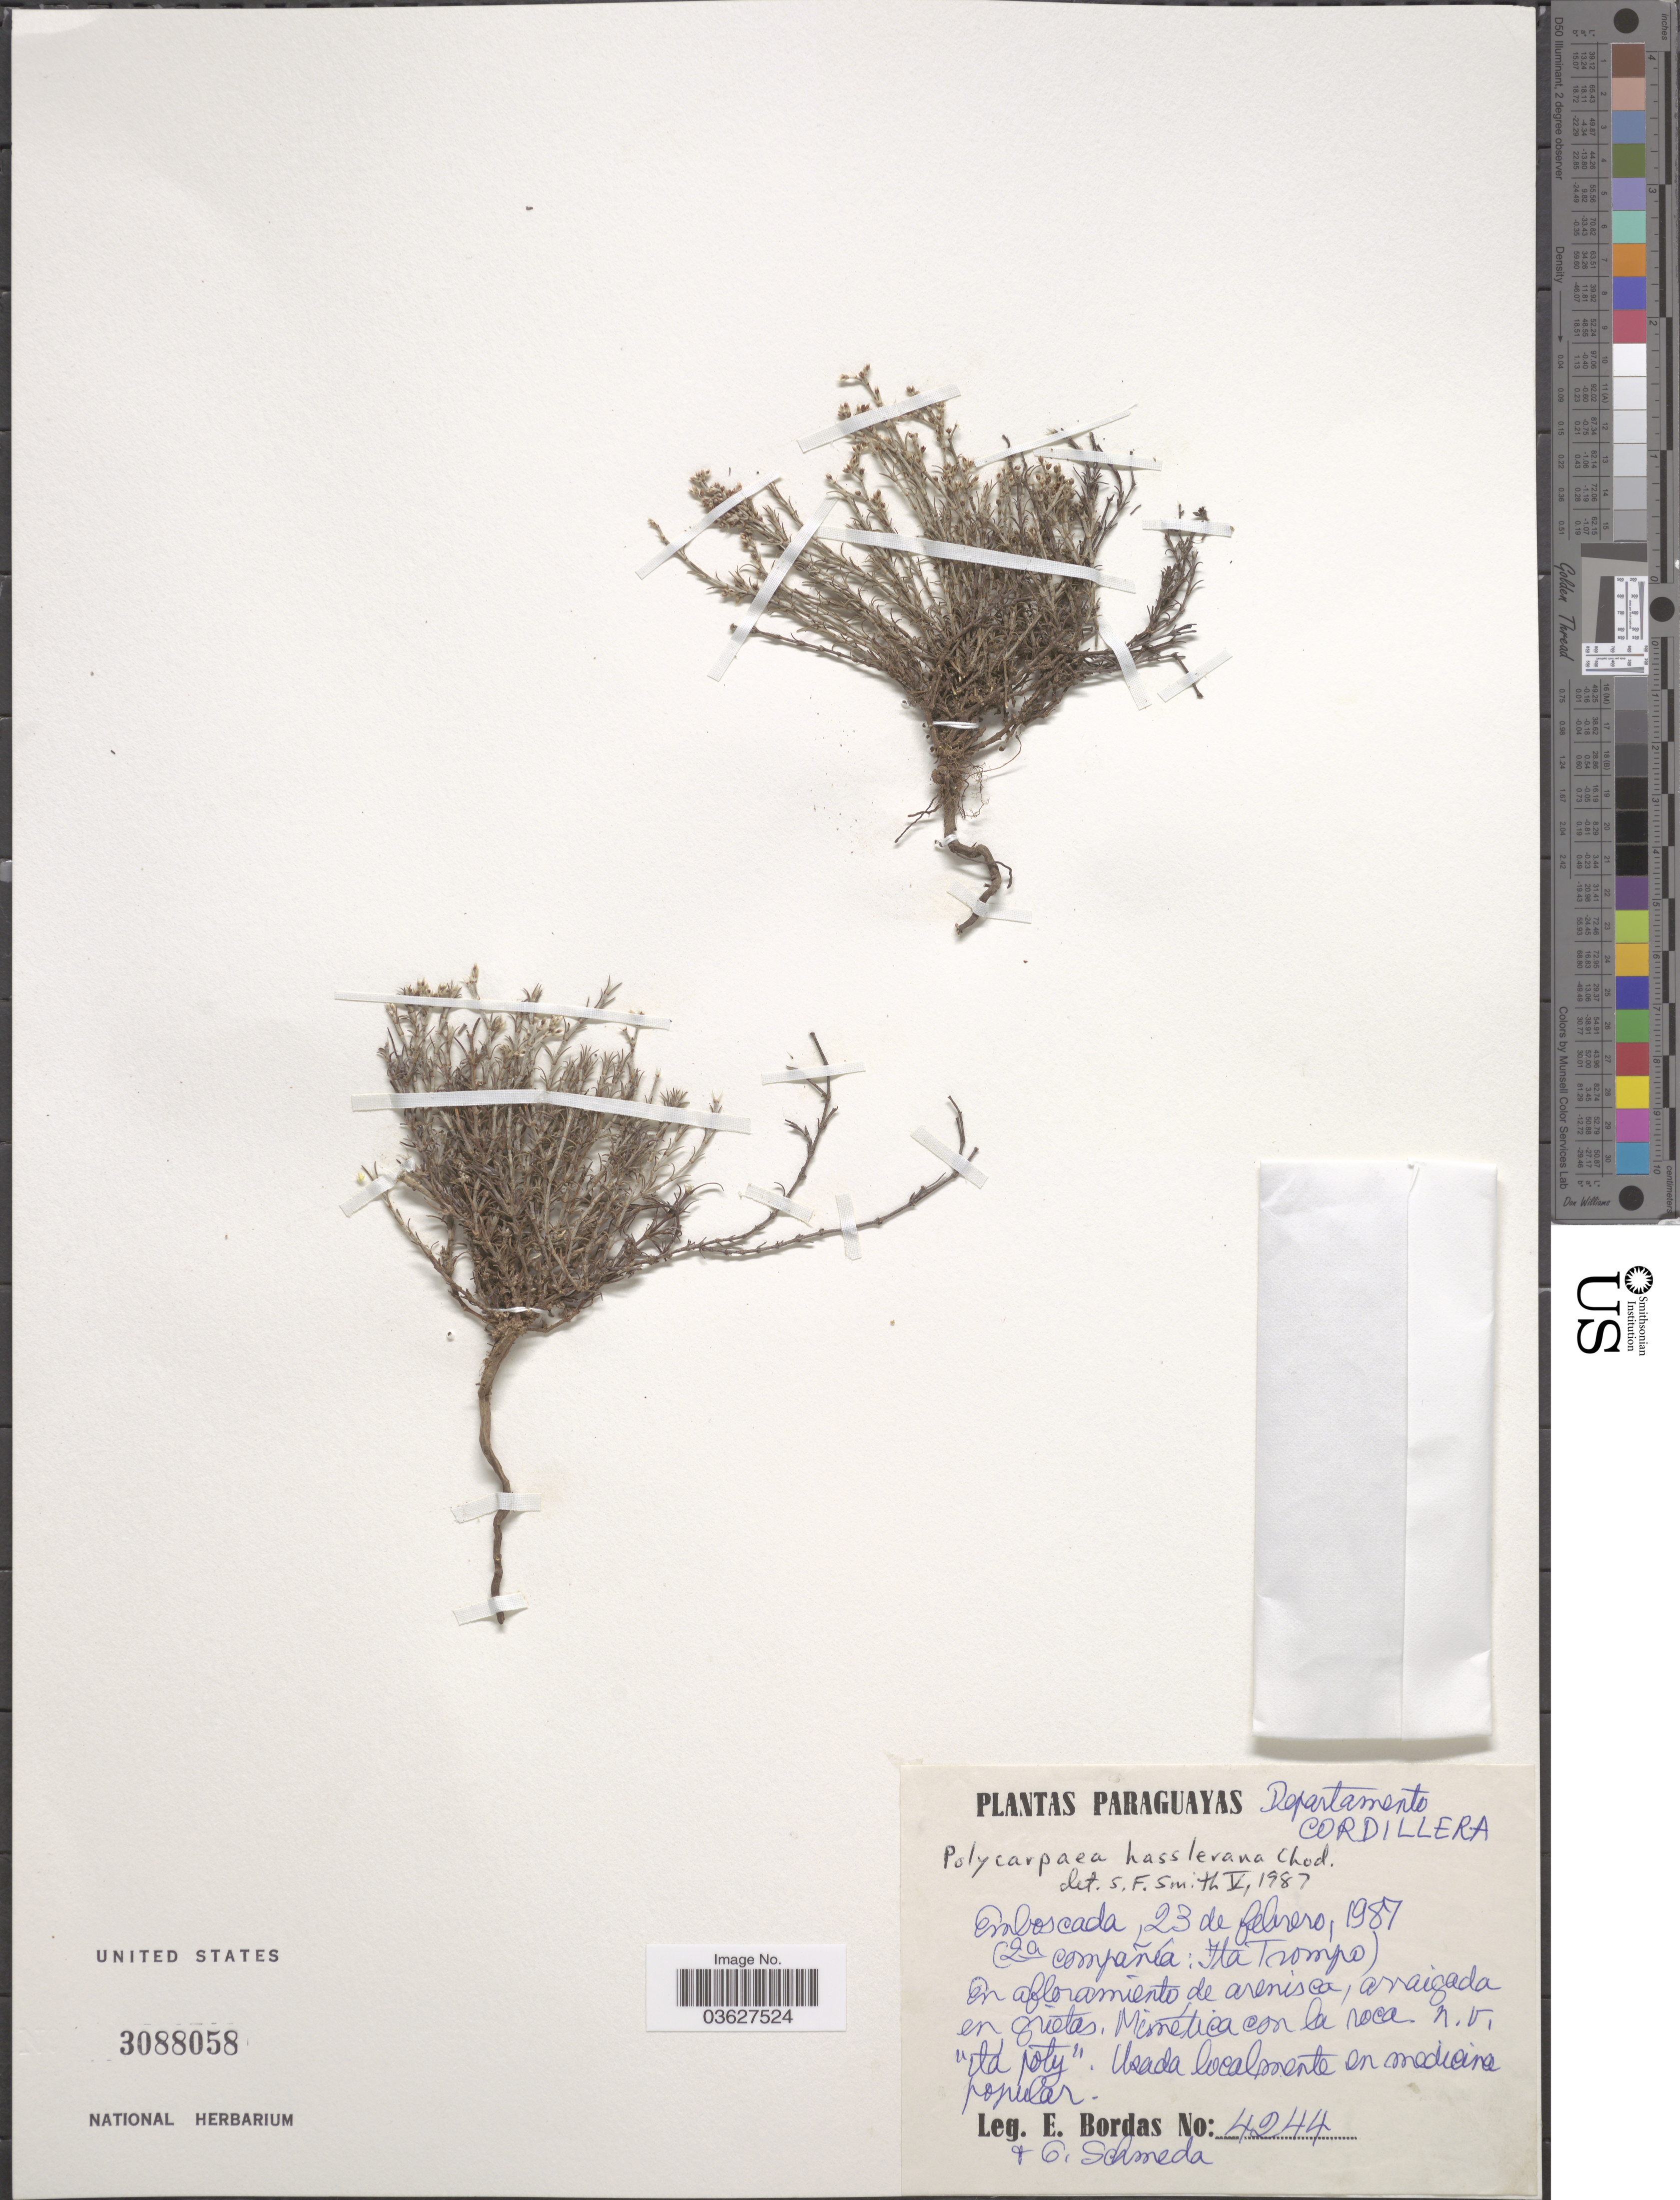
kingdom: Plantae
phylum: Tracheophyta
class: Magnoliopsida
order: Caryophyllales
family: Caryophyllaceae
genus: Polycarpaea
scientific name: Polycarpaea hassleriana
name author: Chodat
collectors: E. Bordas & G. Schmeda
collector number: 4244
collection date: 1987-02-23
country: Paraguay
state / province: Cordillera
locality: Departamento Cordillera. Emboscada, (Qa Compañia: Itd Trompo).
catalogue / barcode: US 3088058